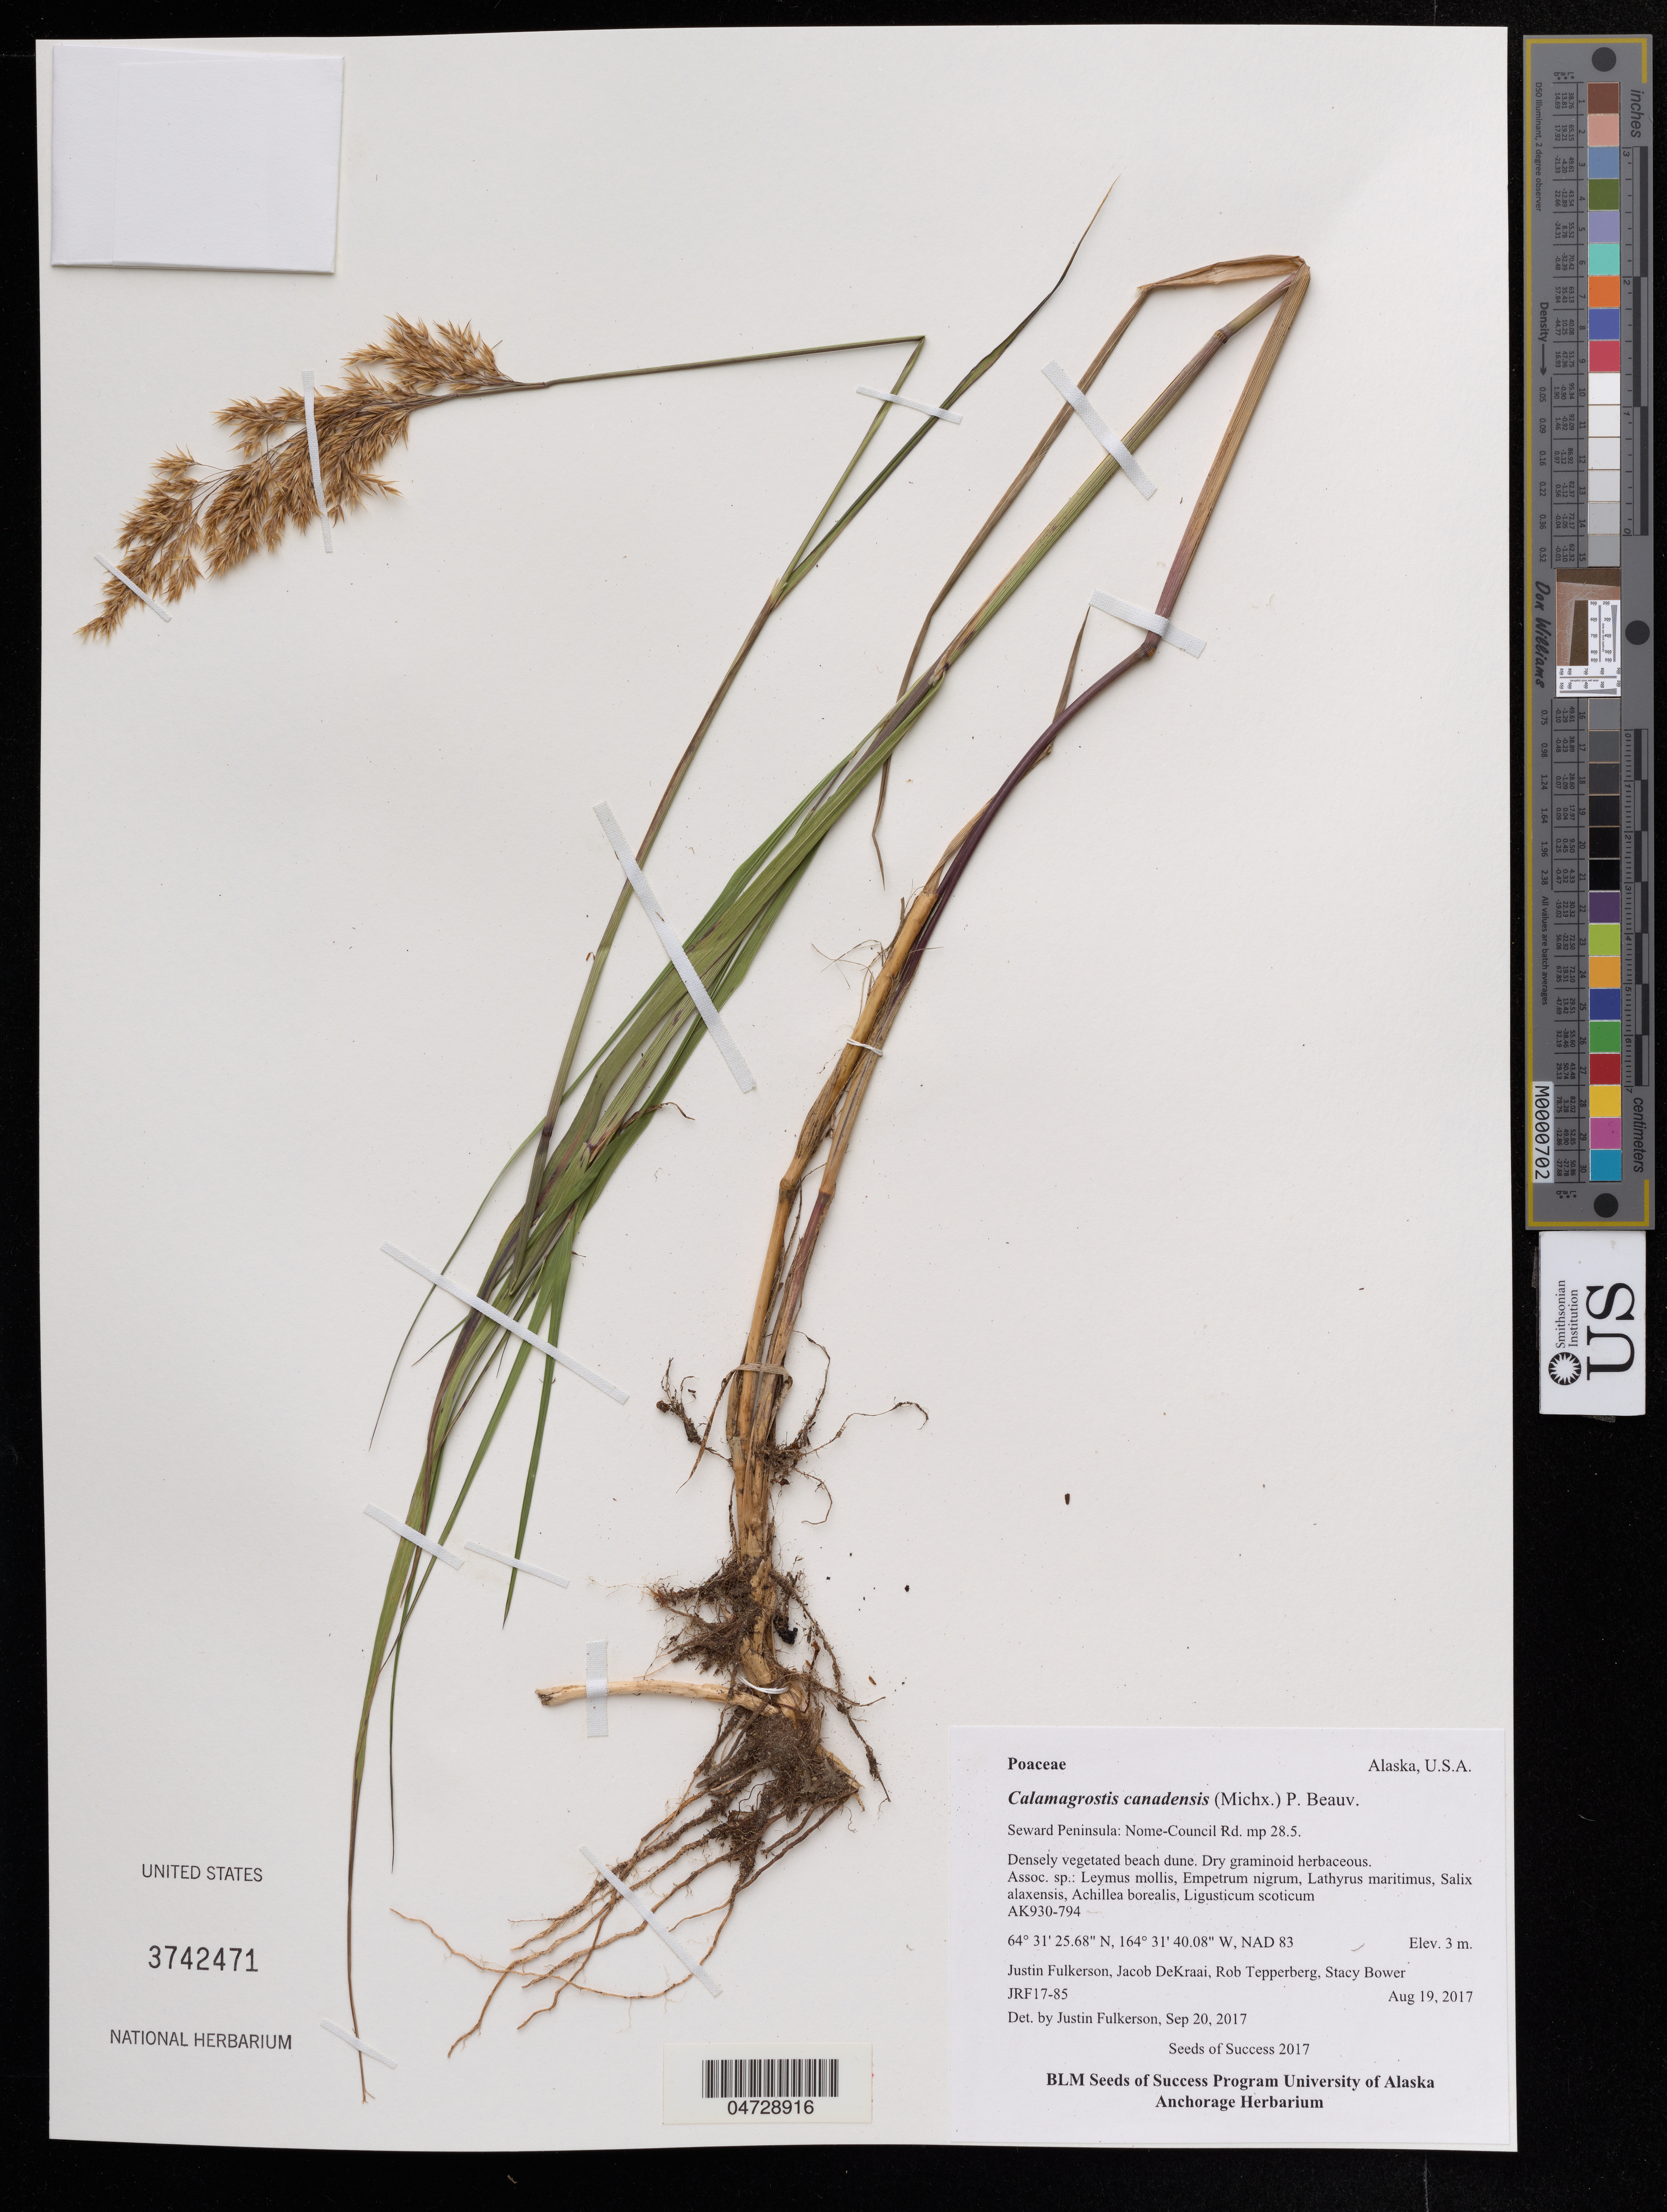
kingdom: Plantae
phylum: Tracheophyta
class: Liliopsida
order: Poales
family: Poaceae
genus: Calamagrostis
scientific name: Calamagrostis canadensis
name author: (Michx.) P. Beauv.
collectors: J. Fulkerson, J. DeKraai & R. Tepperberg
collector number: JRF17-85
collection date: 2017-08-19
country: United States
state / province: Alaska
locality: Seward Peninsula: Nome-Council Rd. mp 28.5.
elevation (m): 3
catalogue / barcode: US 3742471